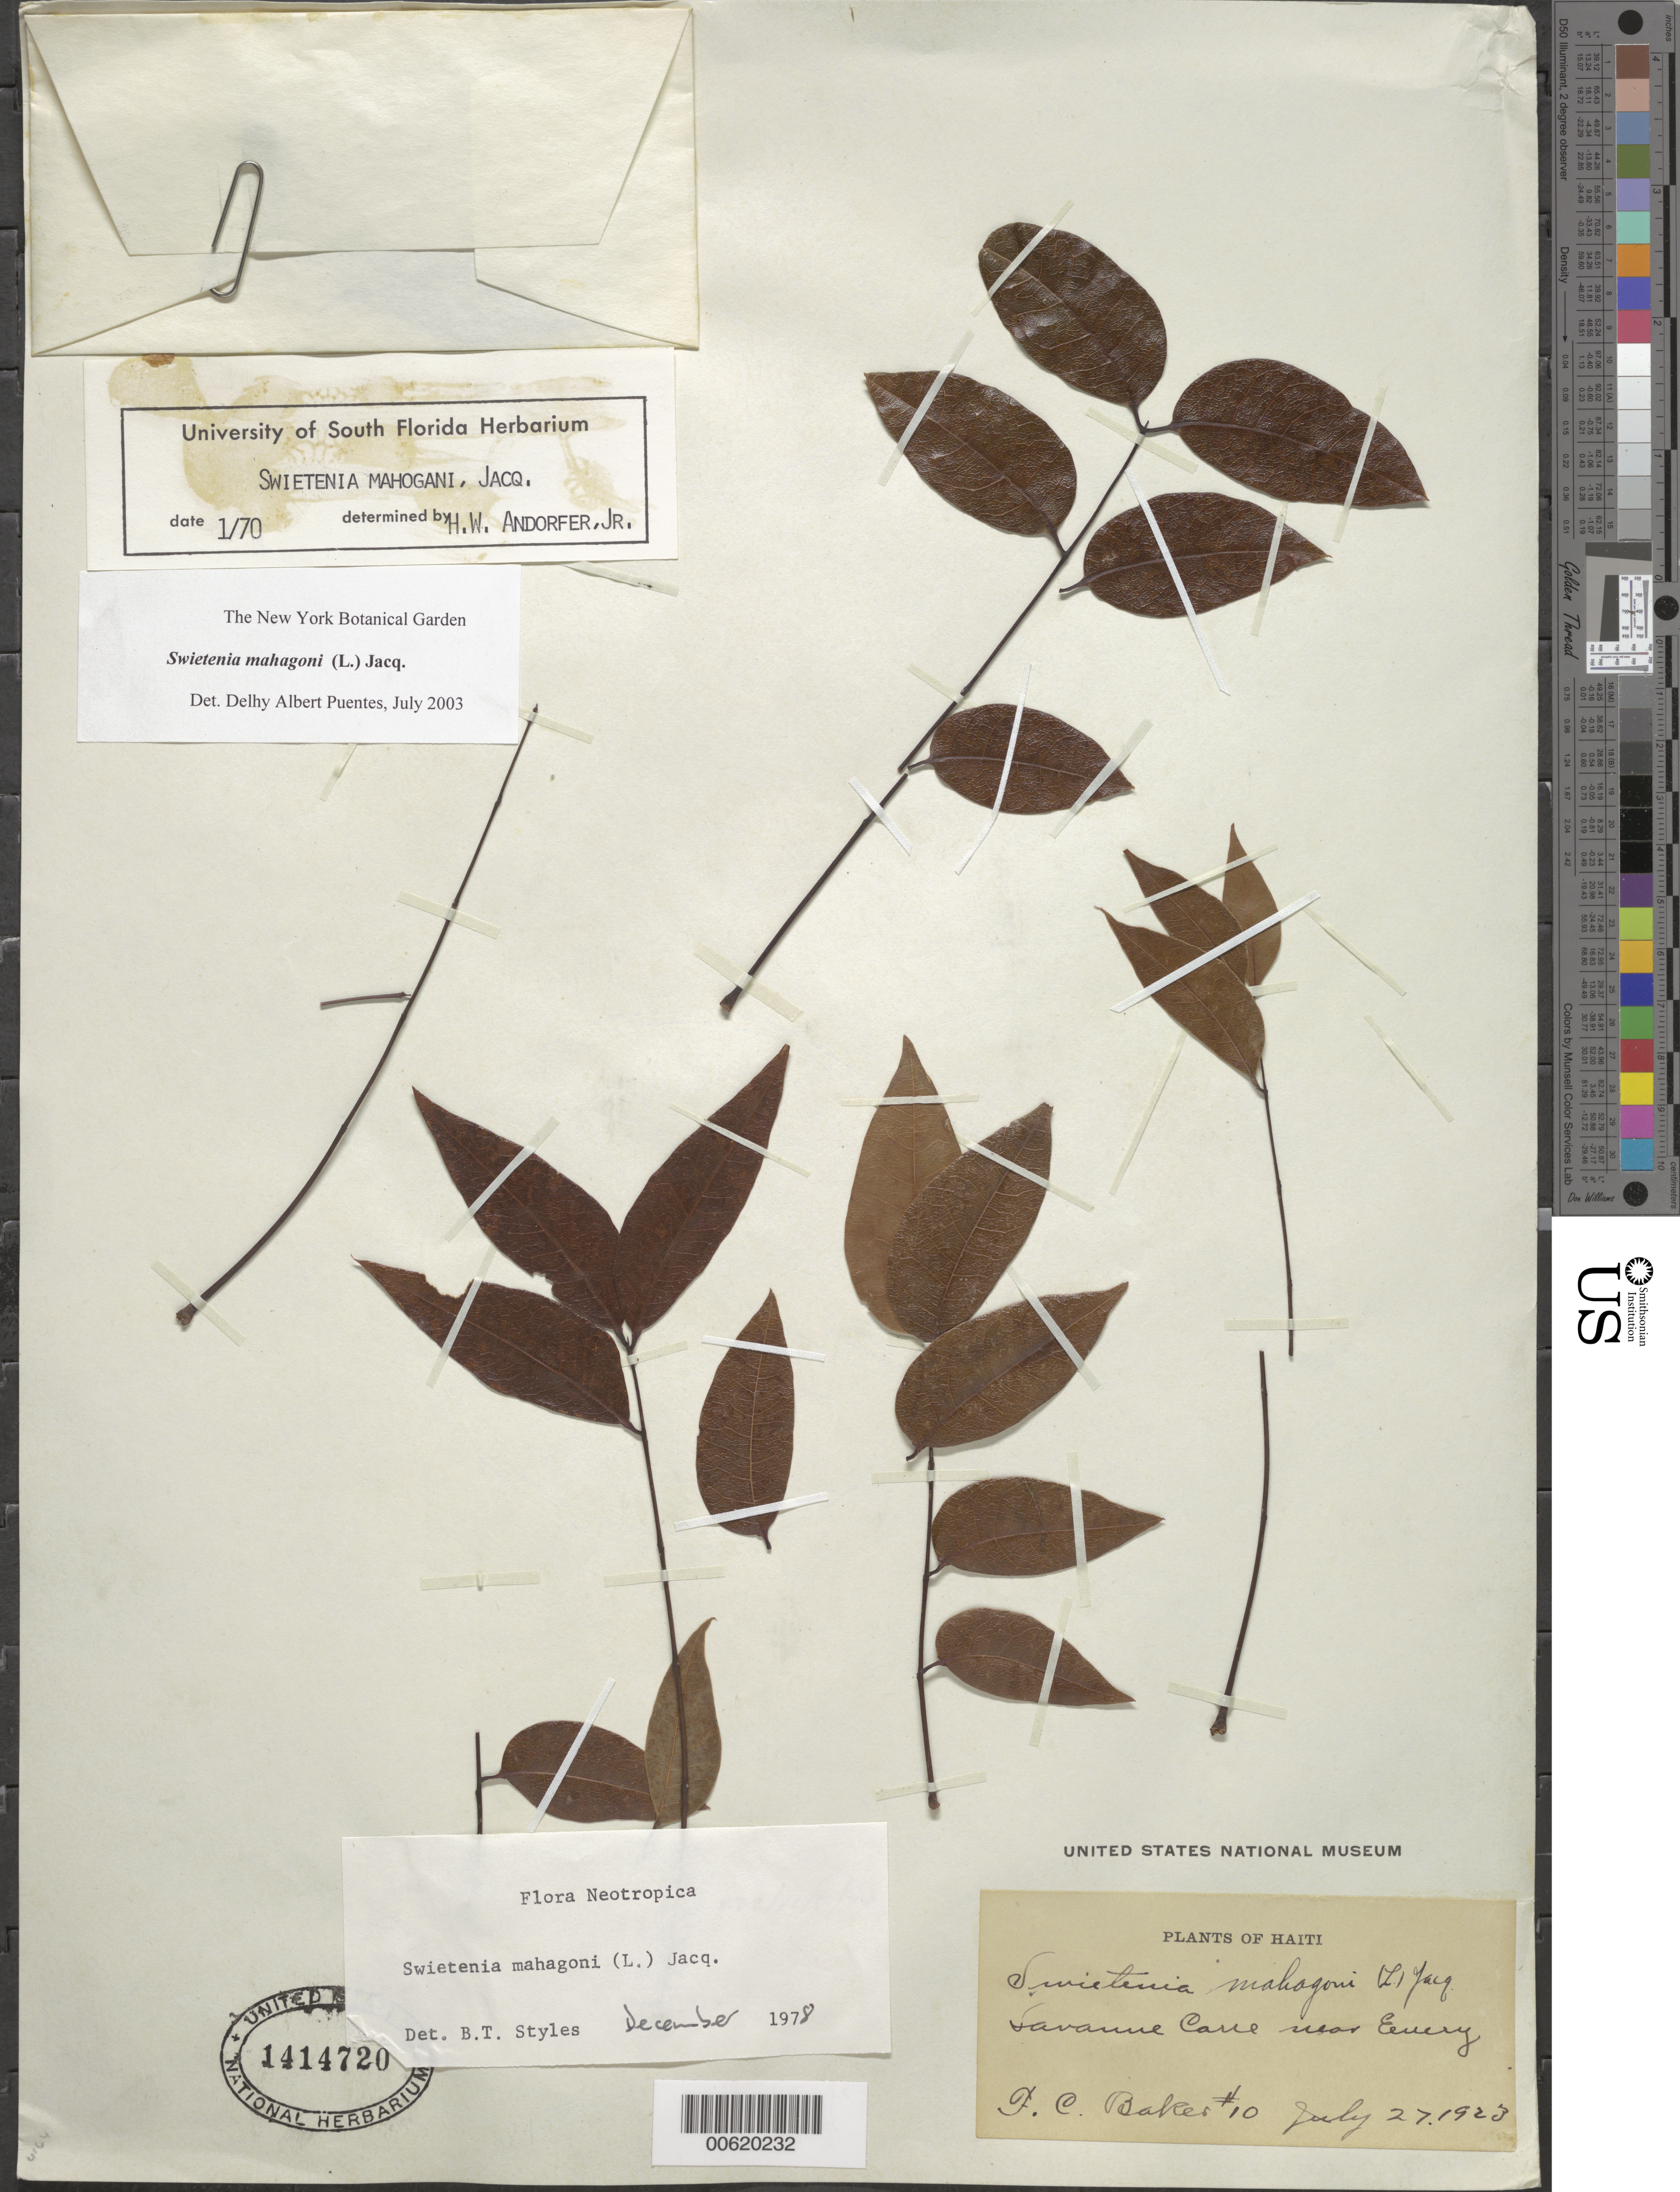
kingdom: Plantae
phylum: Tracheophyta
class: Magnoliopsida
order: Sapindales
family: Meliaceae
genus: Swietenia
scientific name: Swietenia mahagoni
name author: (L.) Jacq.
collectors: F. C. Baker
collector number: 10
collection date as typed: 27 Jul 1923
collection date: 1923-07-27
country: Haiti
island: Hispaniola Island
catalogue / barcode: US 1414720